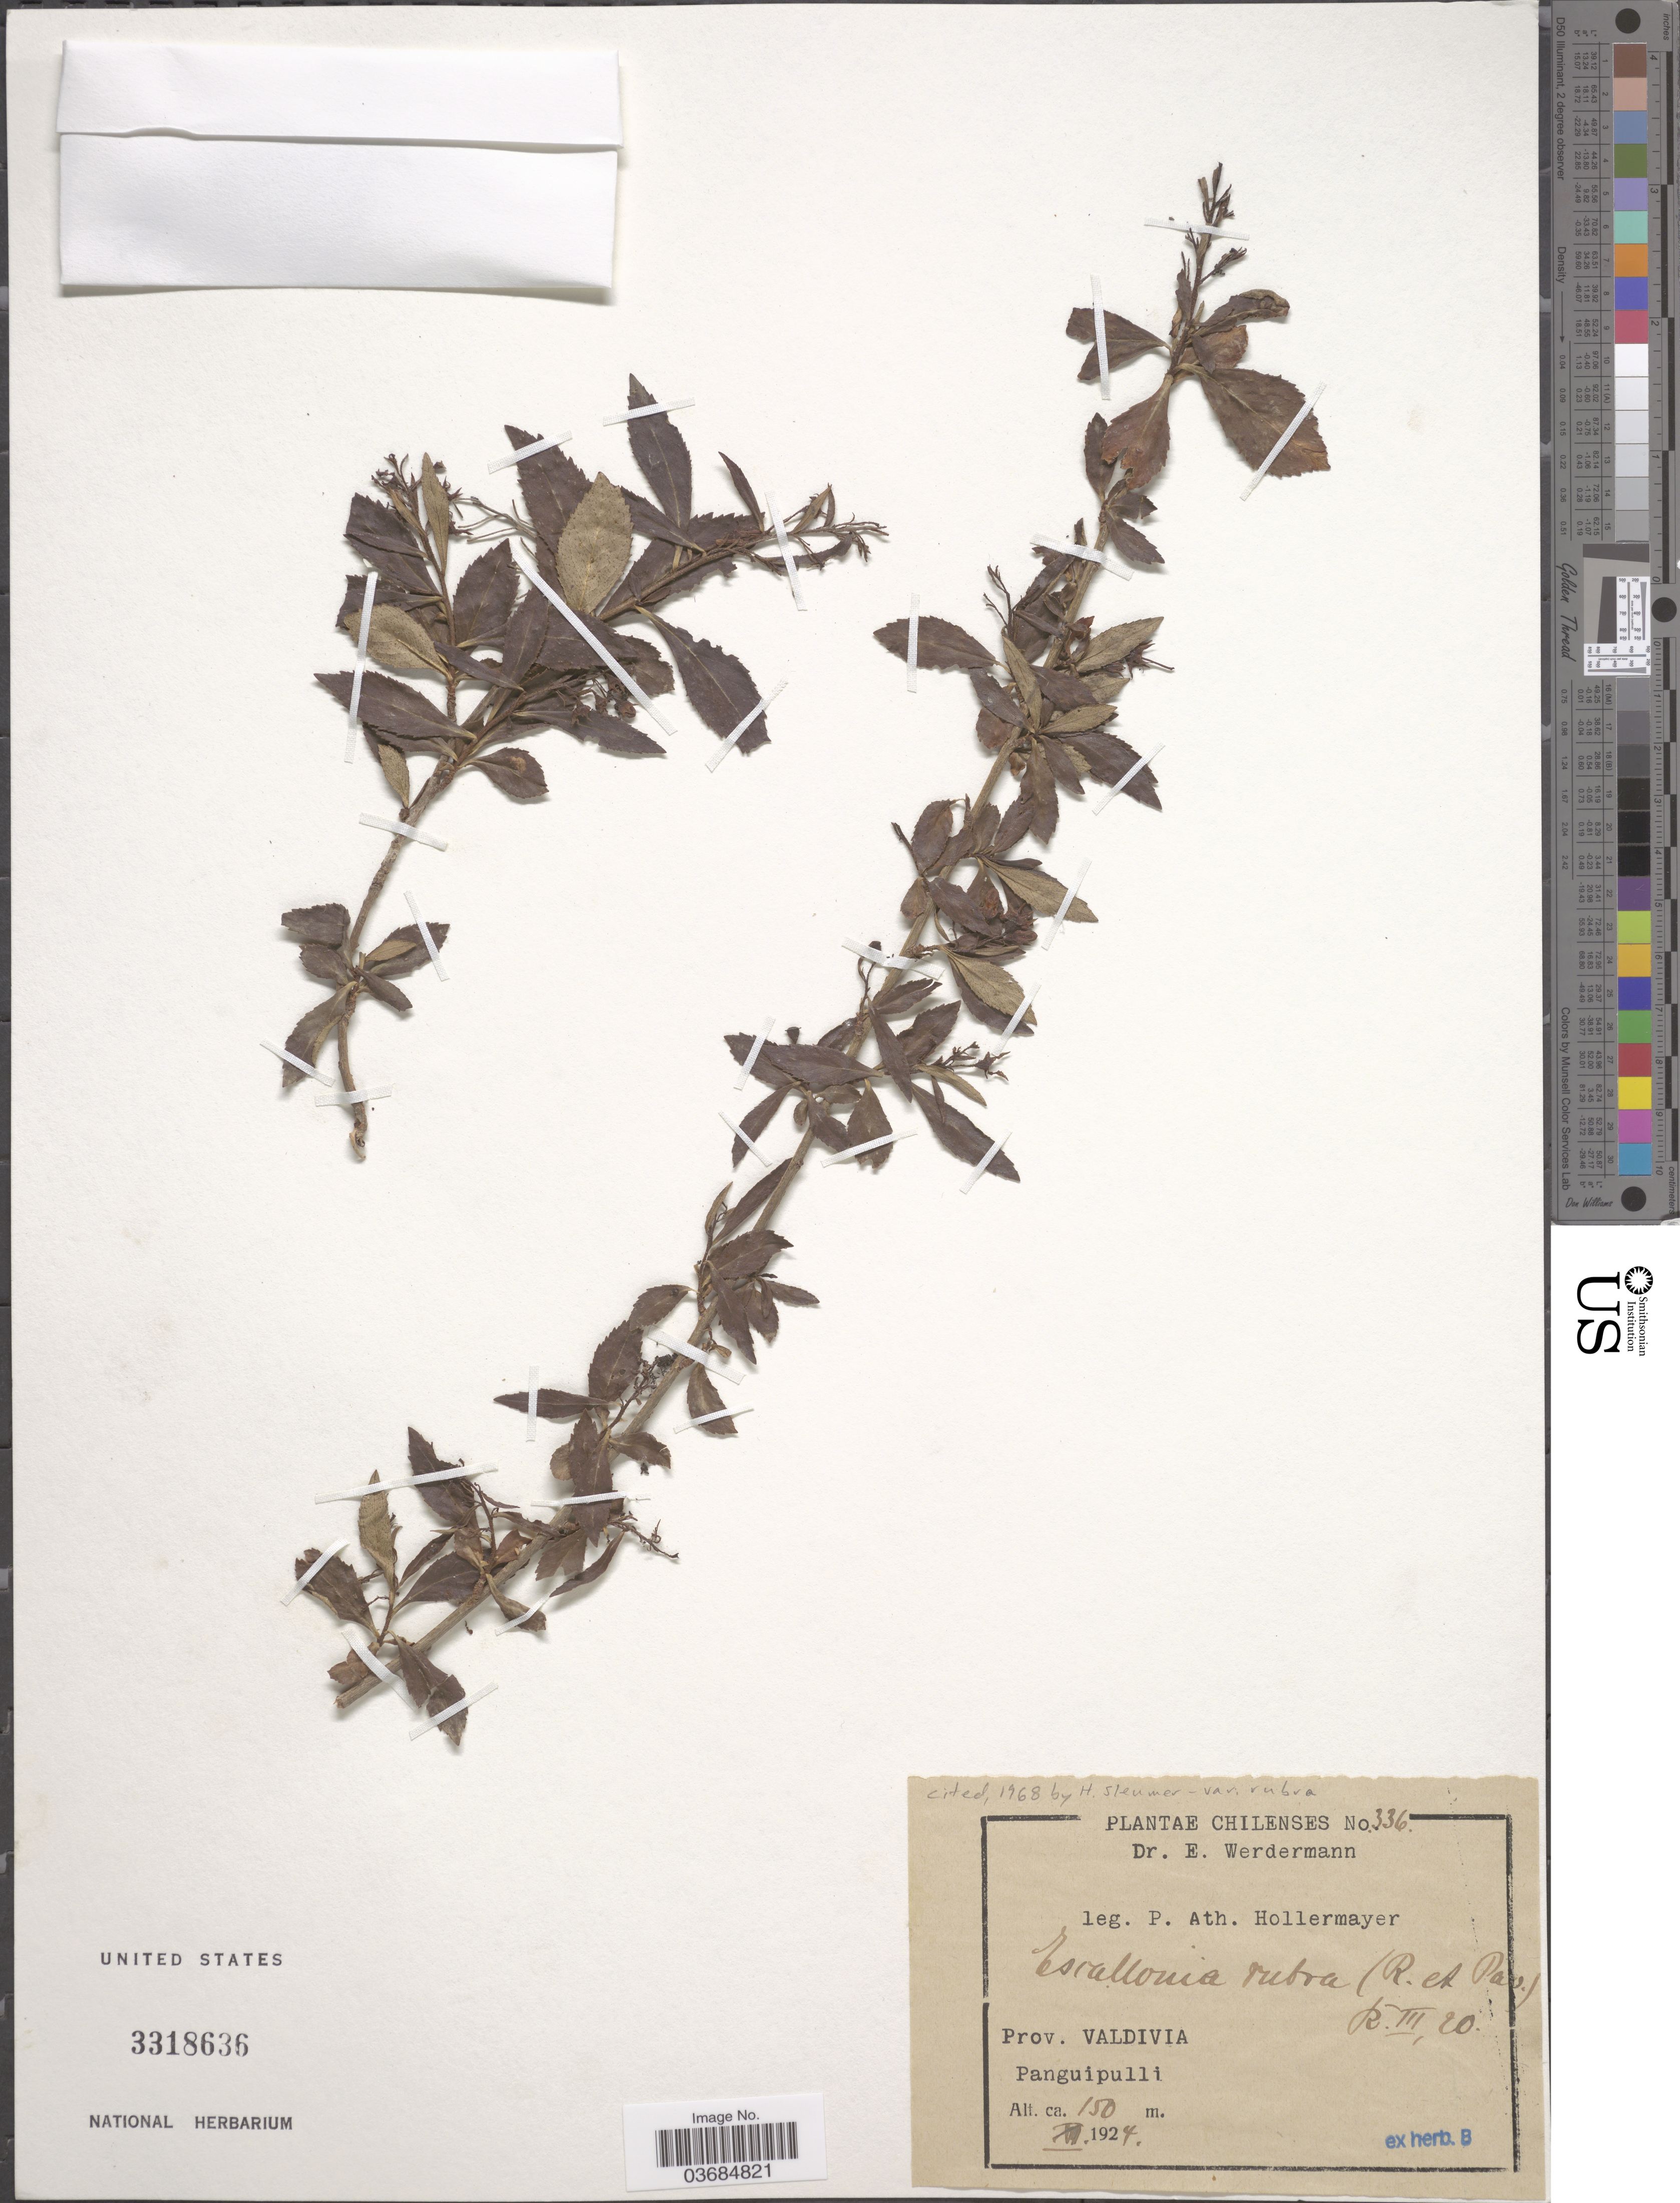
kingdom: Plantae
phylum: Tracheophyta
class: Magnoliopsida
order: Escalloniales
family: Escalloniaceae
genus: Escallonia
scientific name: Escallonia rubra var. rubra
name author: (Ruiz & Pav.) Pers.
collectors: P. Hollermayer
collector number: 336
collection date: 1924-11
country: Chile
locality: Prov. Valdivia. Panguipulli.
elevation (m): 150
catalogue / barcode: US 3318636